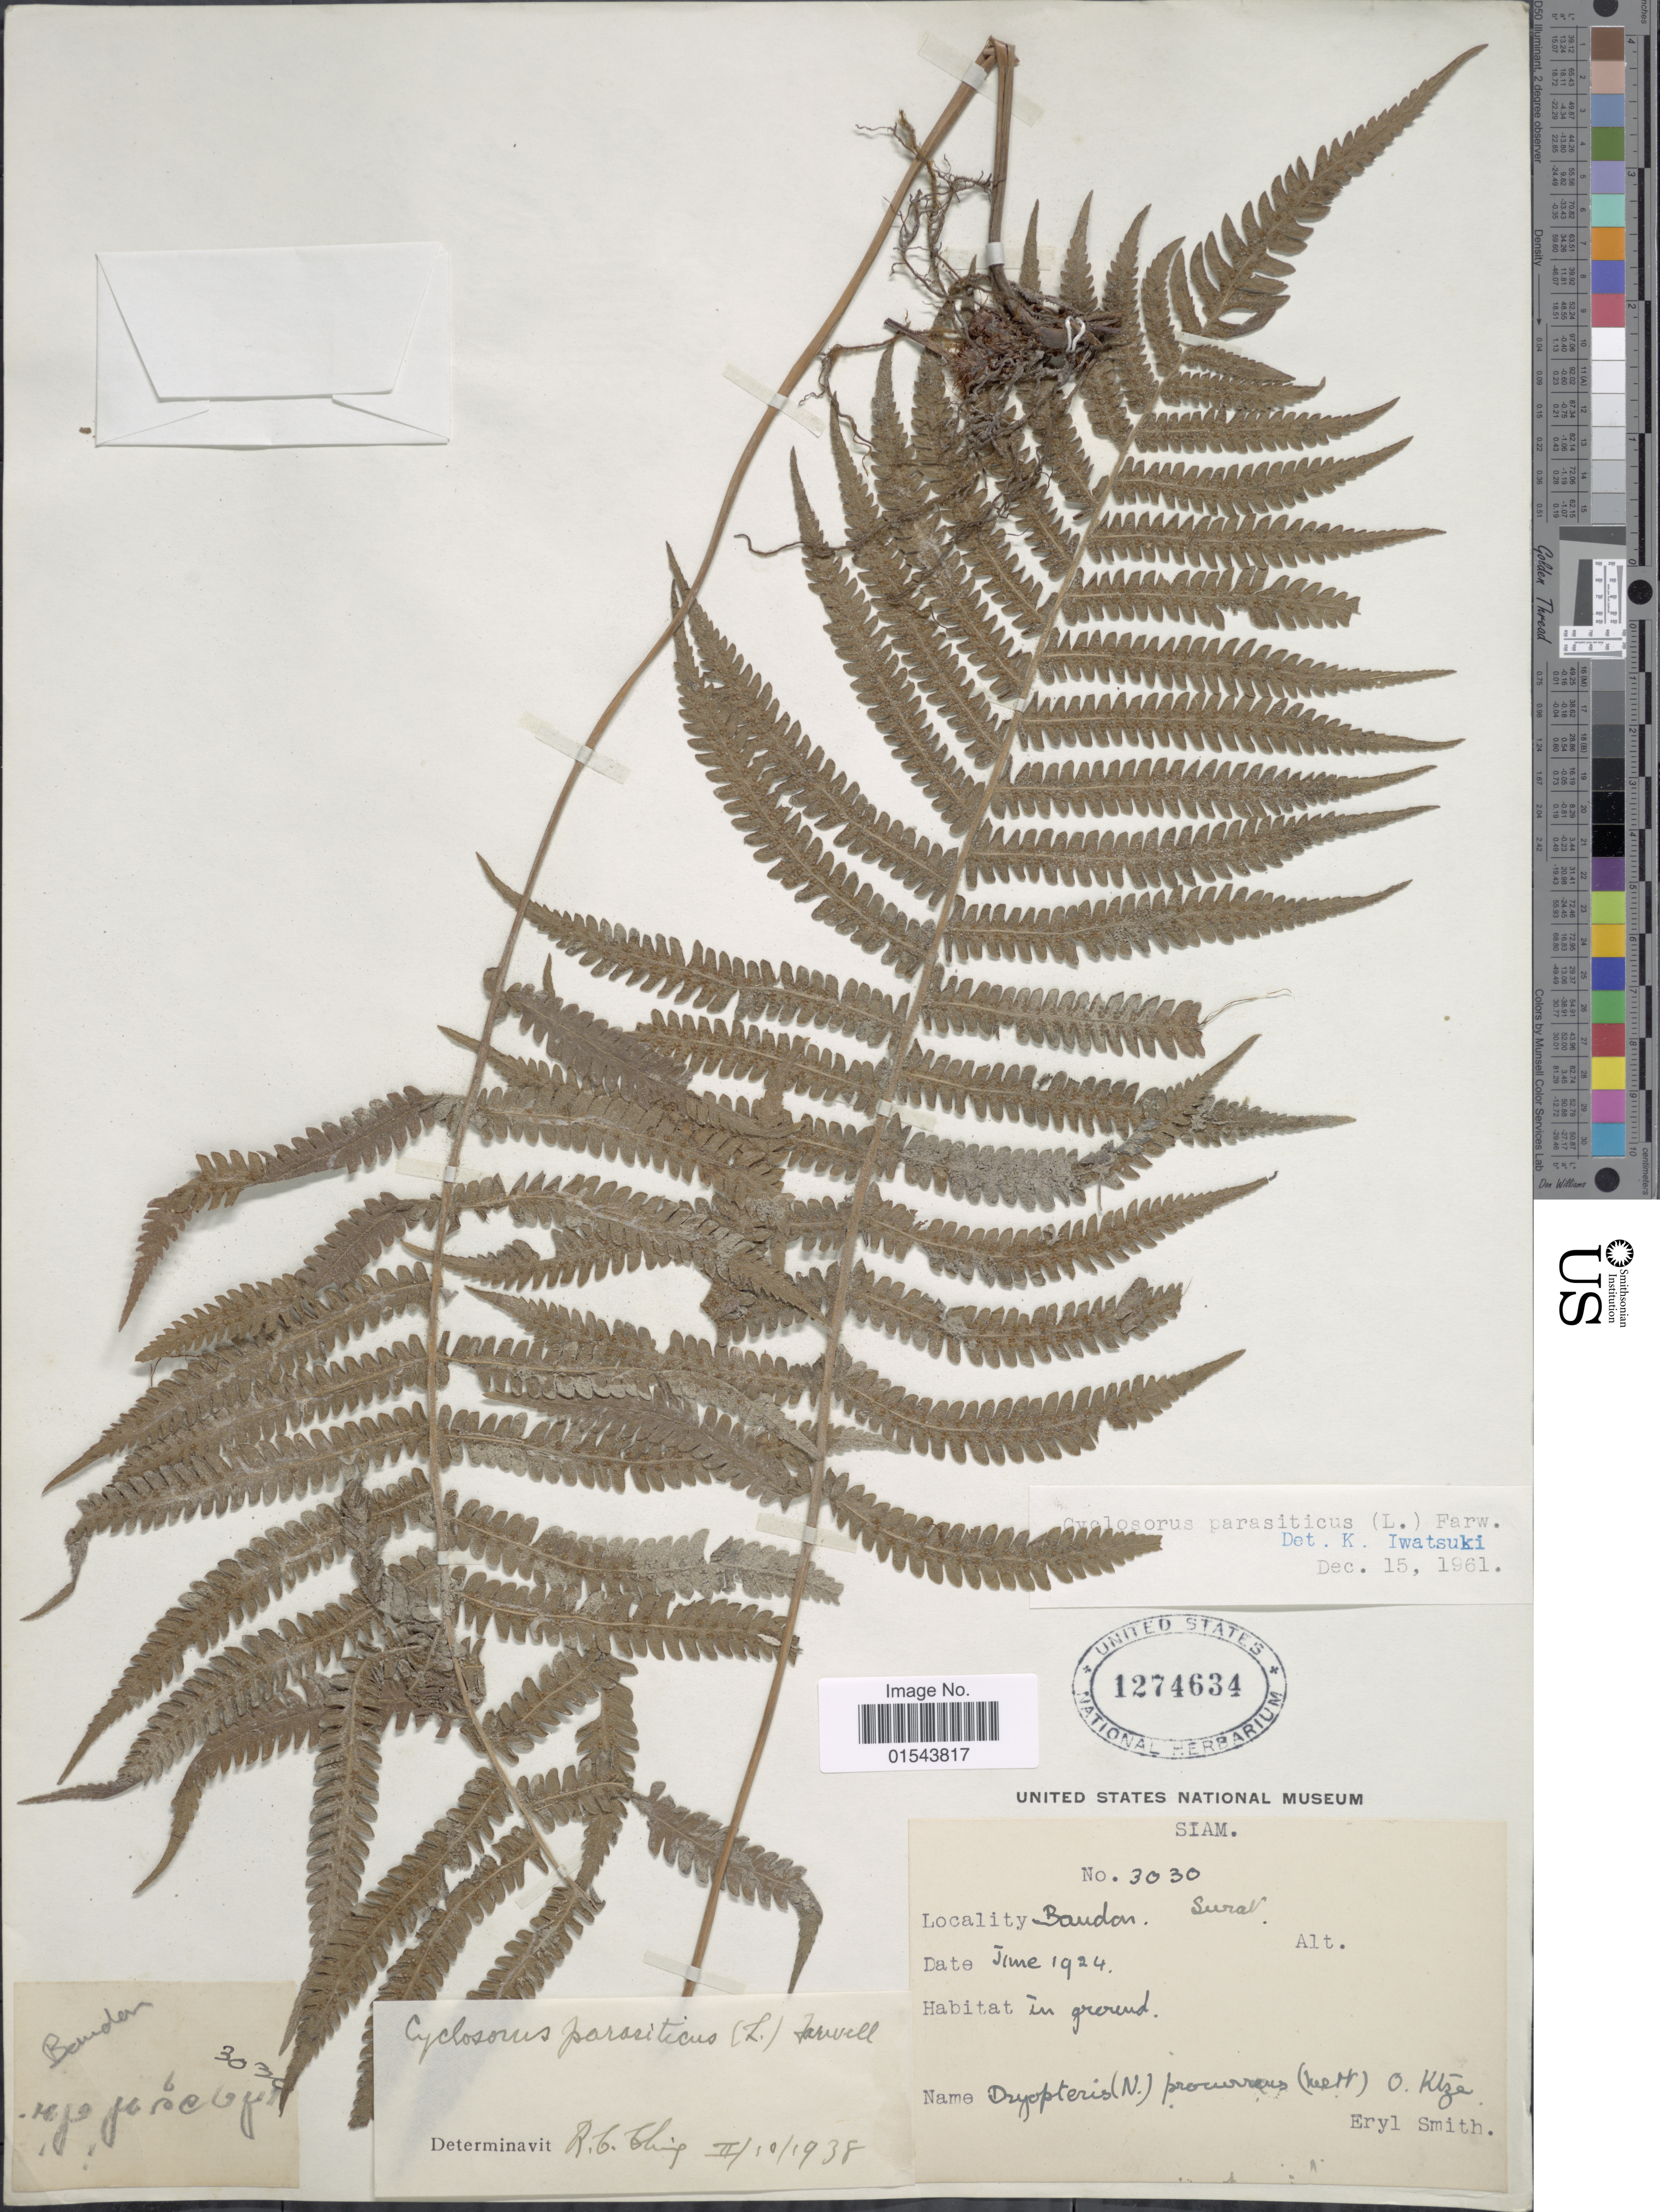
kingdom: Plantae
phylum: Tracheophyta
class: Polypodiopsida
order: Polypodiales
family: Thelypteridaceae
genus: Christella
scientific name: Christella parasitica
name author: (L.) H. Lév.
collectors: E. Smith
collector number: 3030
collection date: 1924-06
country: Thailand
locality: Siam. Bandon, Surat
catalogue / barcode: US 1274634